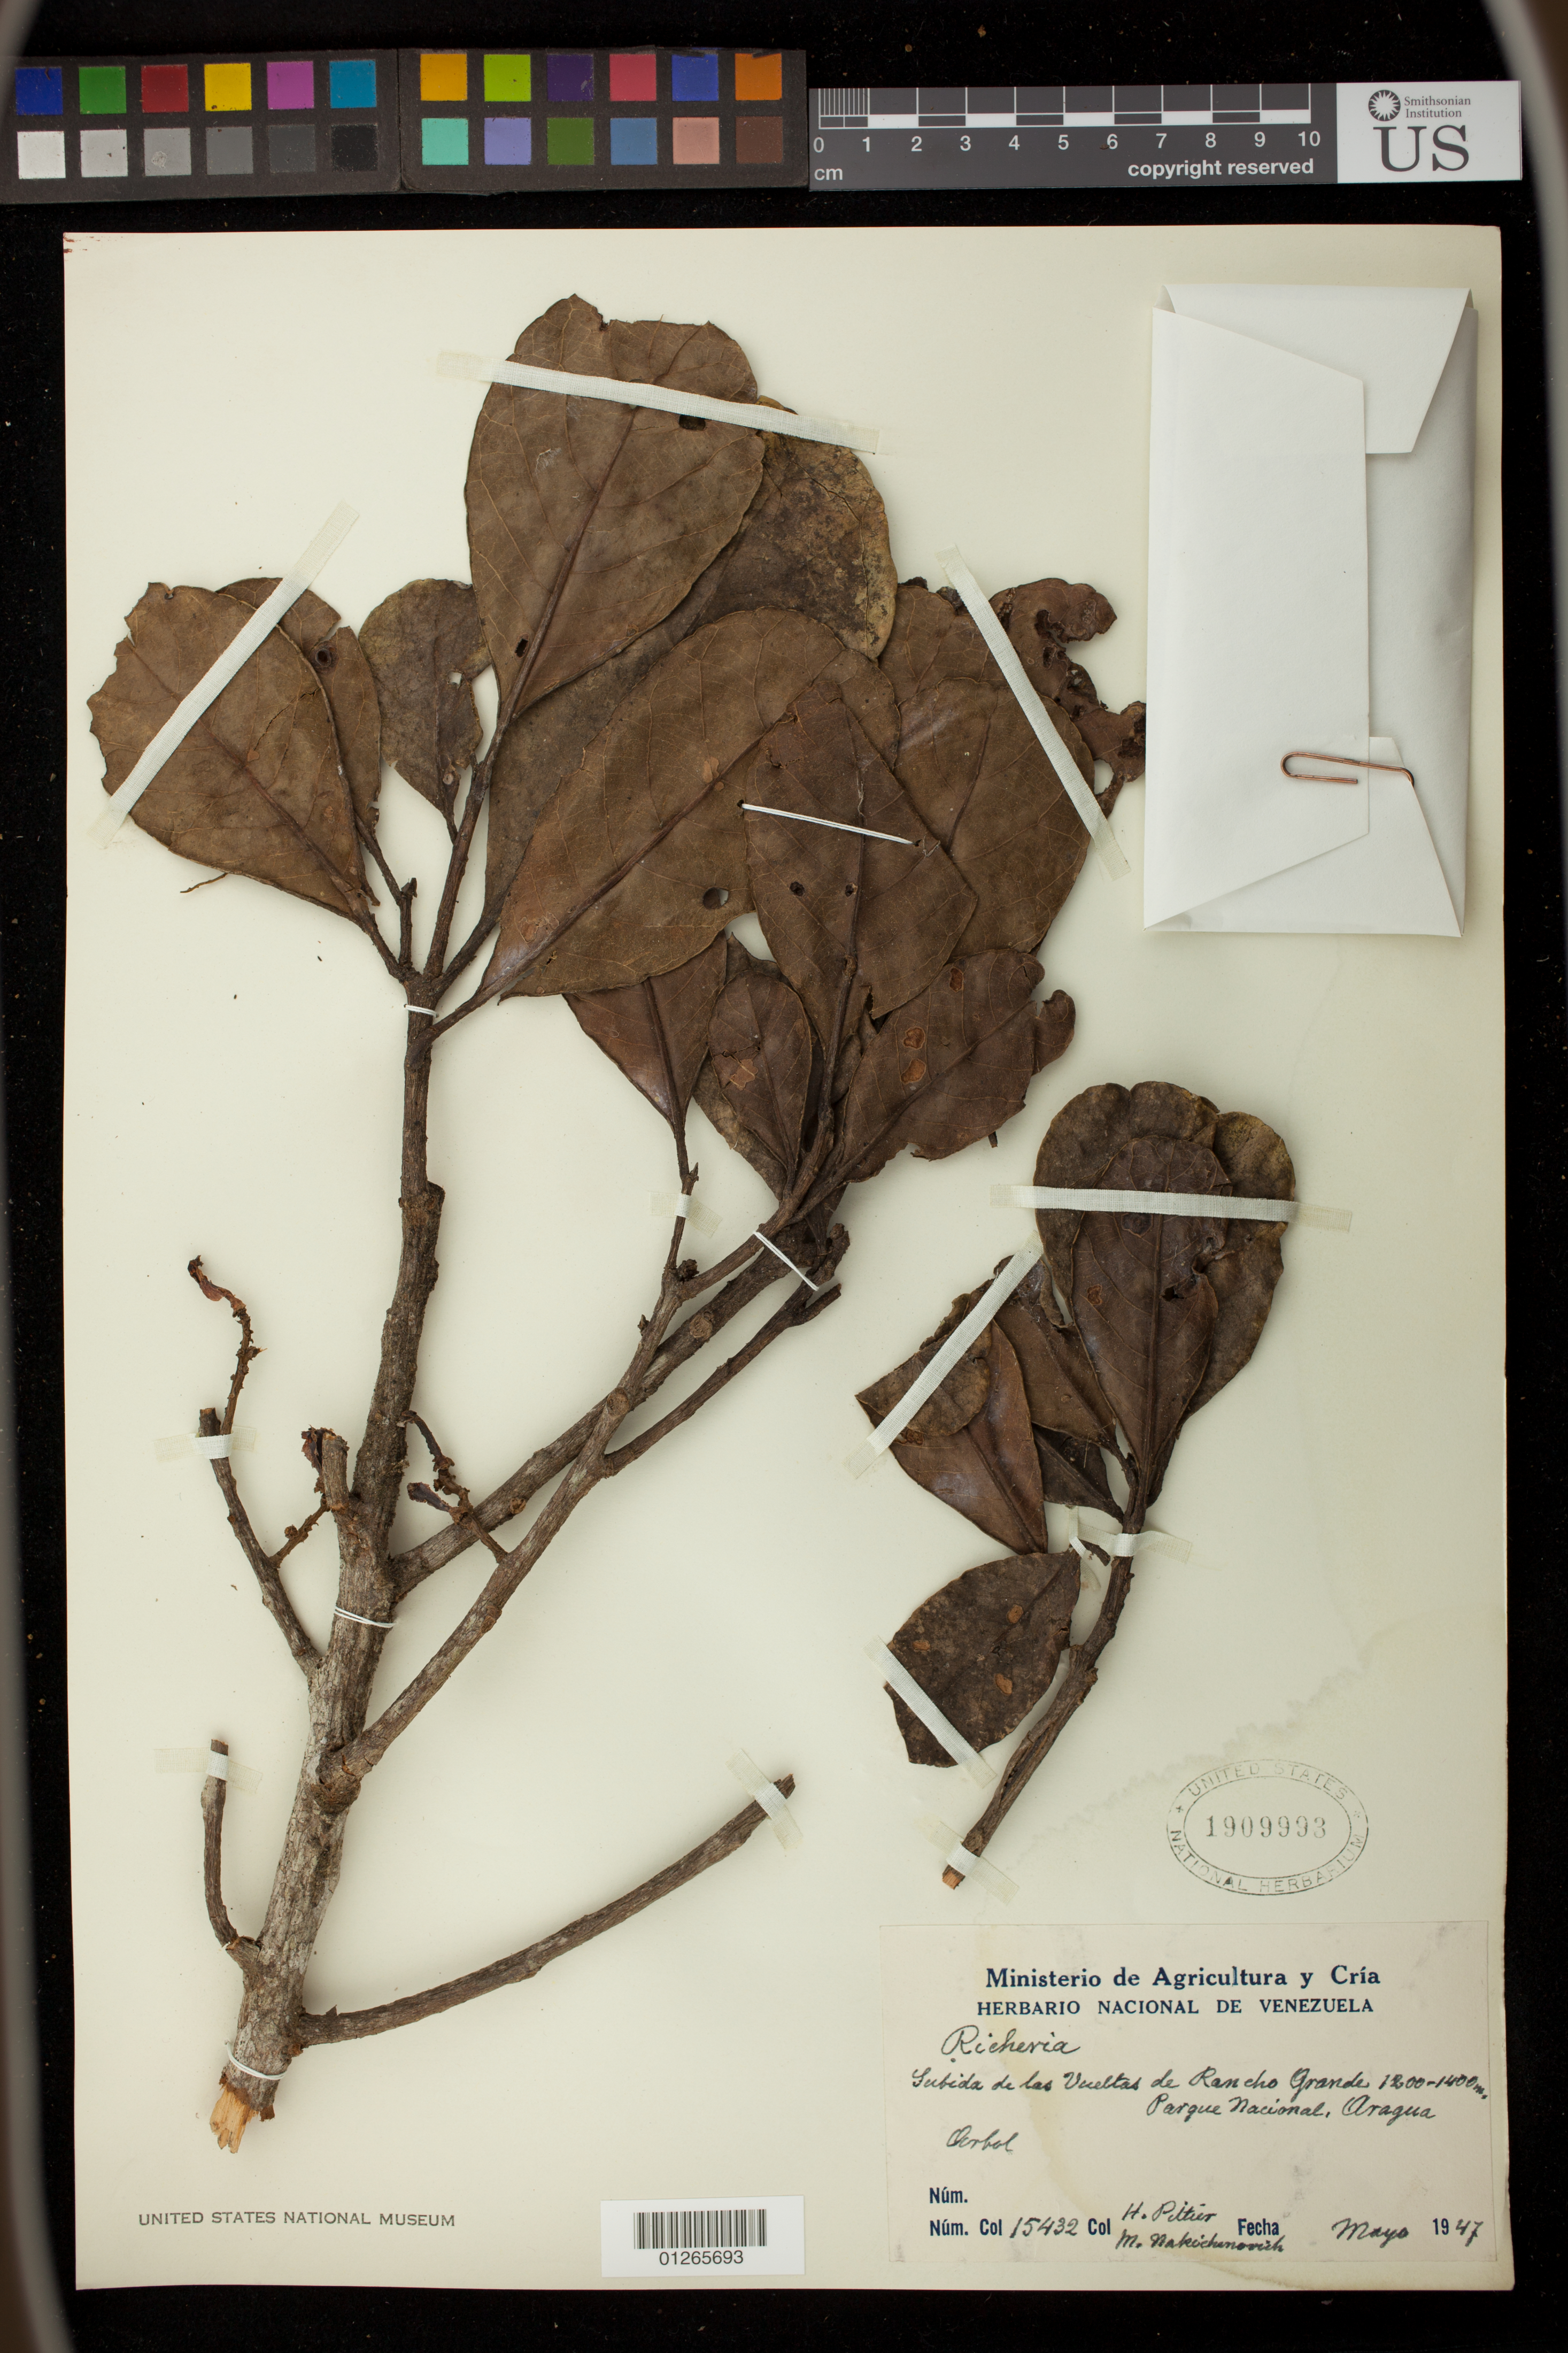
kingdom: Plantae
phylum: Tracheophyta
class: Magnoliopsida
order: Malpighiales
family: Phyllanthaceae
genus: Richeria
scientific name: Richeria sp.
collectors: H. F. Pittier & M. Nakichenovich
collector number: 15432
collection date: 1947-05-01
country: Venezuela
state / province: Aragua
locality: Merida: Near El Paramito, Escuque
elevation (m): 1200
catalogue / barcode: US 1909993